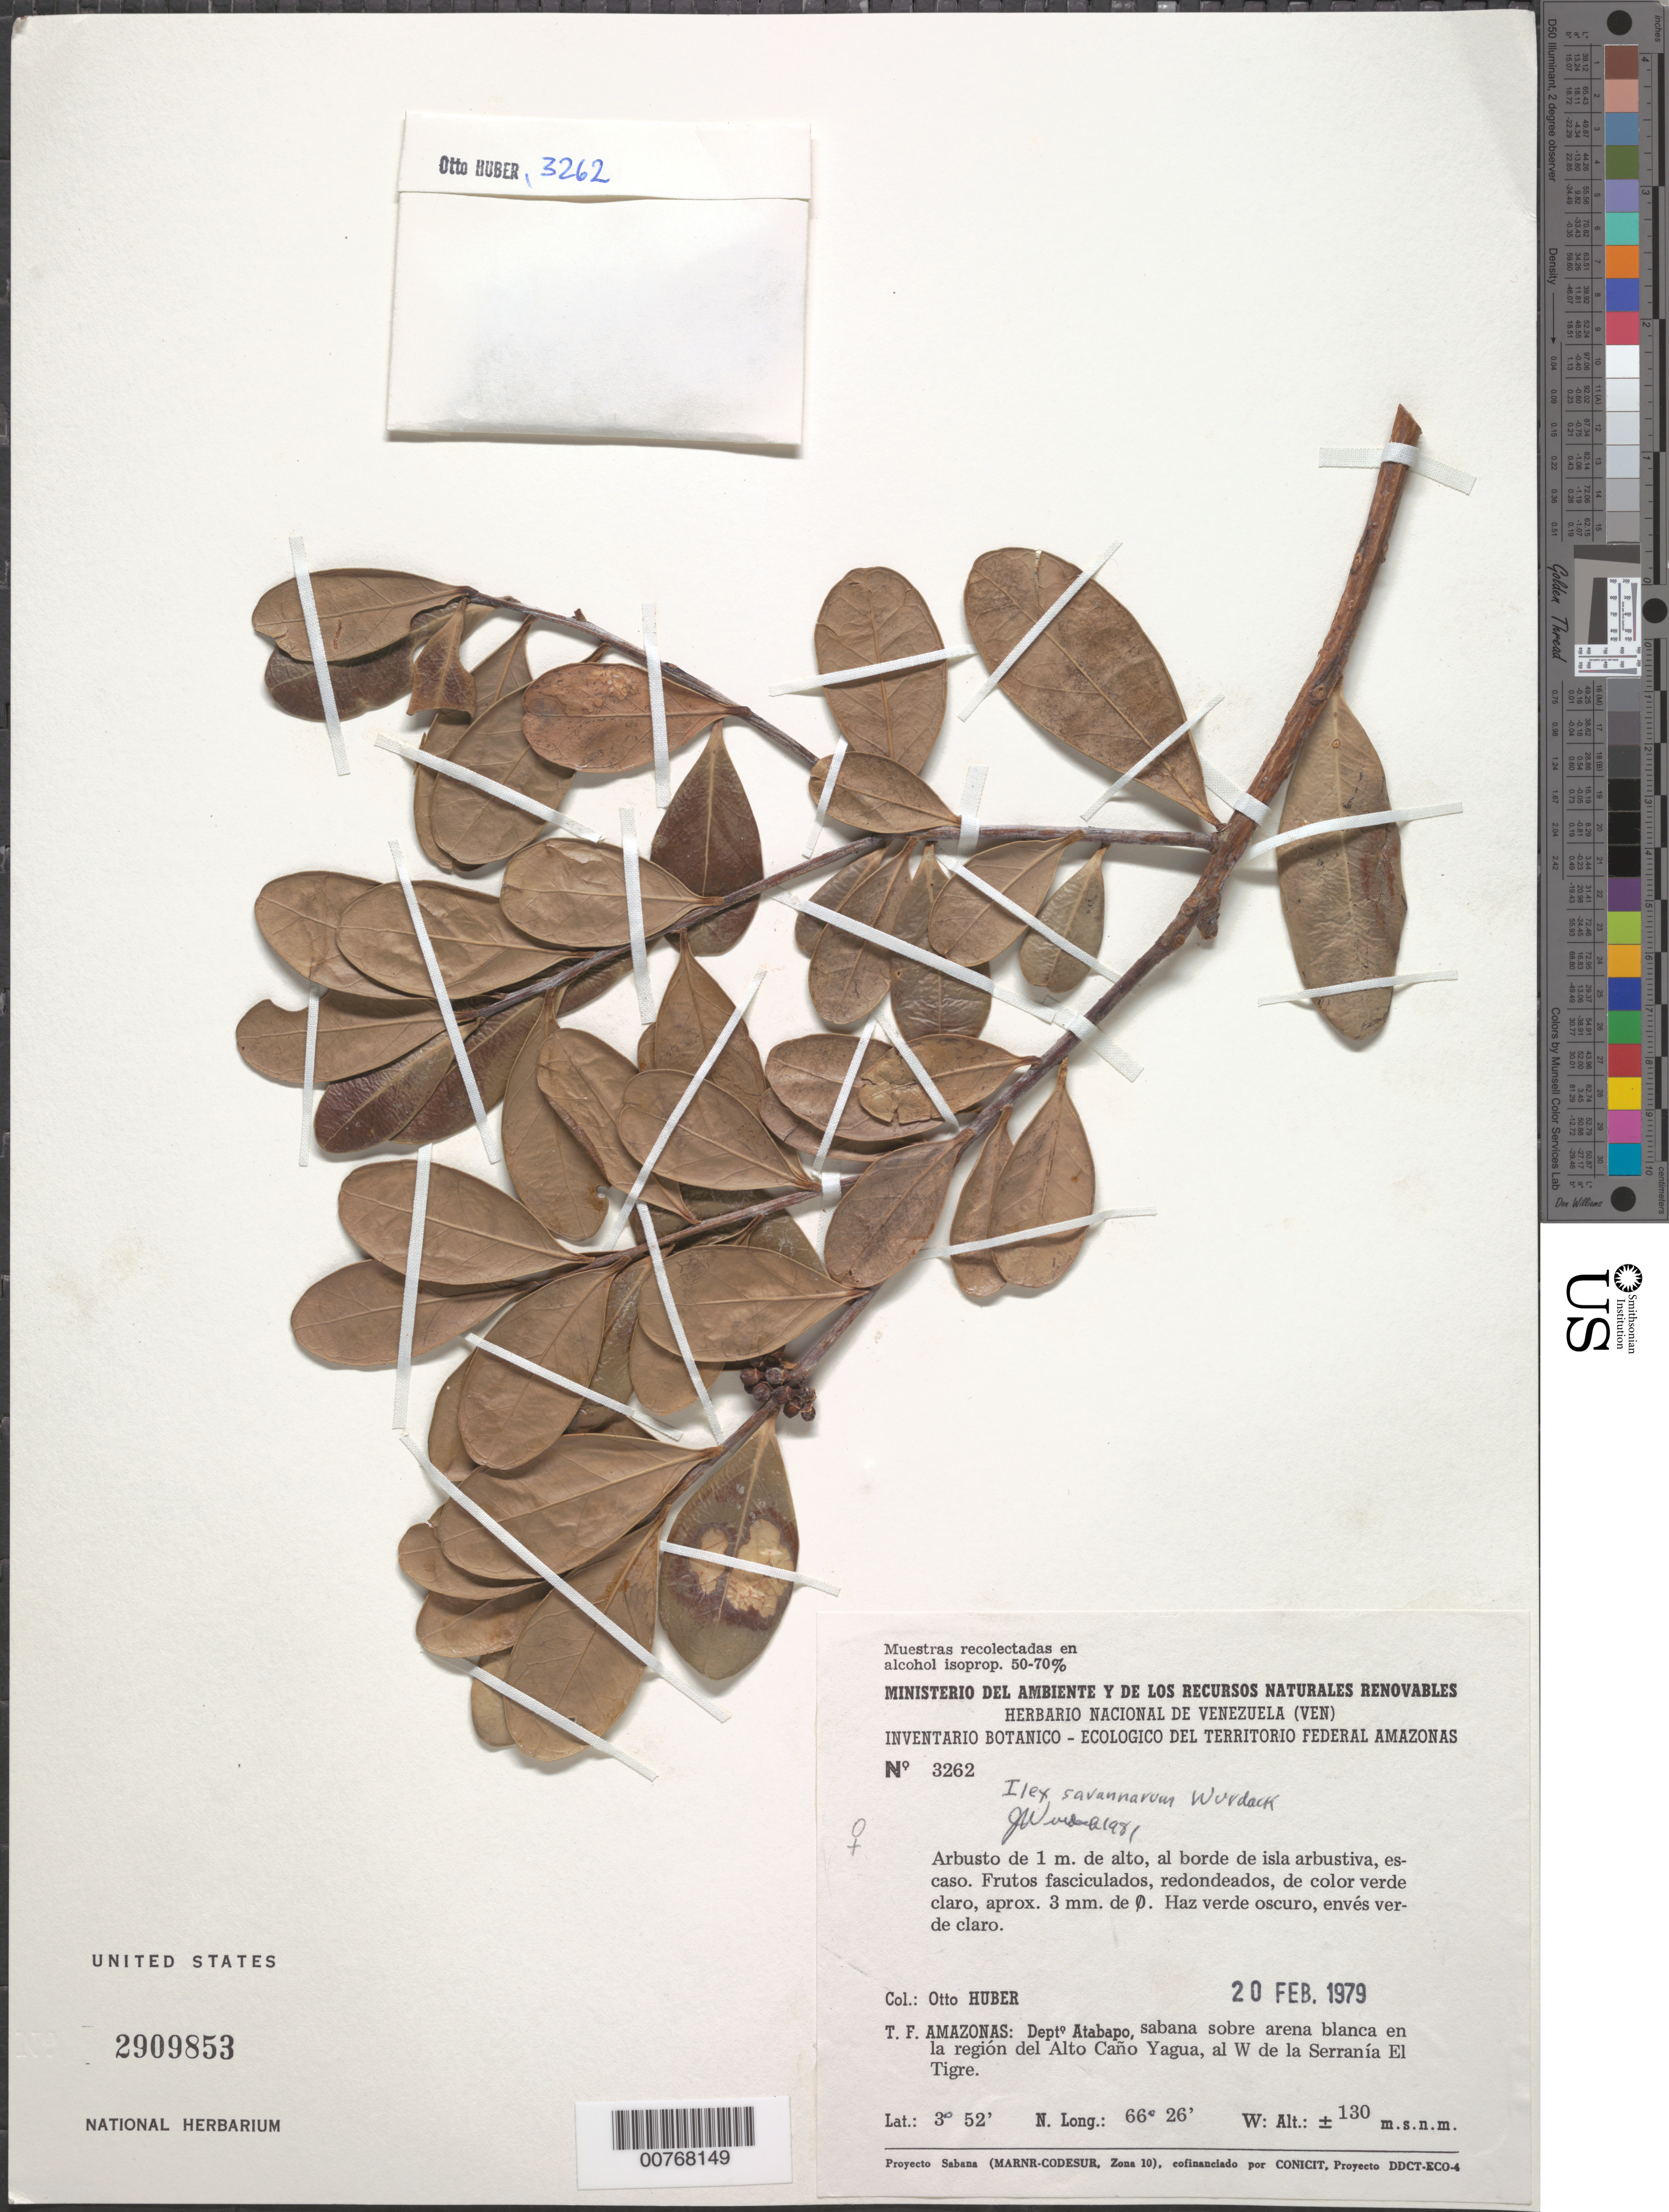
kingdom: Plantae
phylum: Tracheophyta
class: Magnoliopsida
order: Aquifoliales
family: Aquifoliaceae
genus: Ilex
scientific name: Ilex savannarum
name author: Wurdack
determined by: Wurdack, John J., (US), US (UNITED STATES)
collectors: O. Huber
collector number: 3262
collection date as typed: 20-Feb-79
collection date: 1979-02-20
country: Venezuela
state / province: Amazonas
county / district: Atabapo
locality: Alto Caño Yagua, W de la Serranía El Tigre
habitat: Limited to border of shrub island in white sand savanna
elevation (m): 130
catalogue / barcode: US 2909853